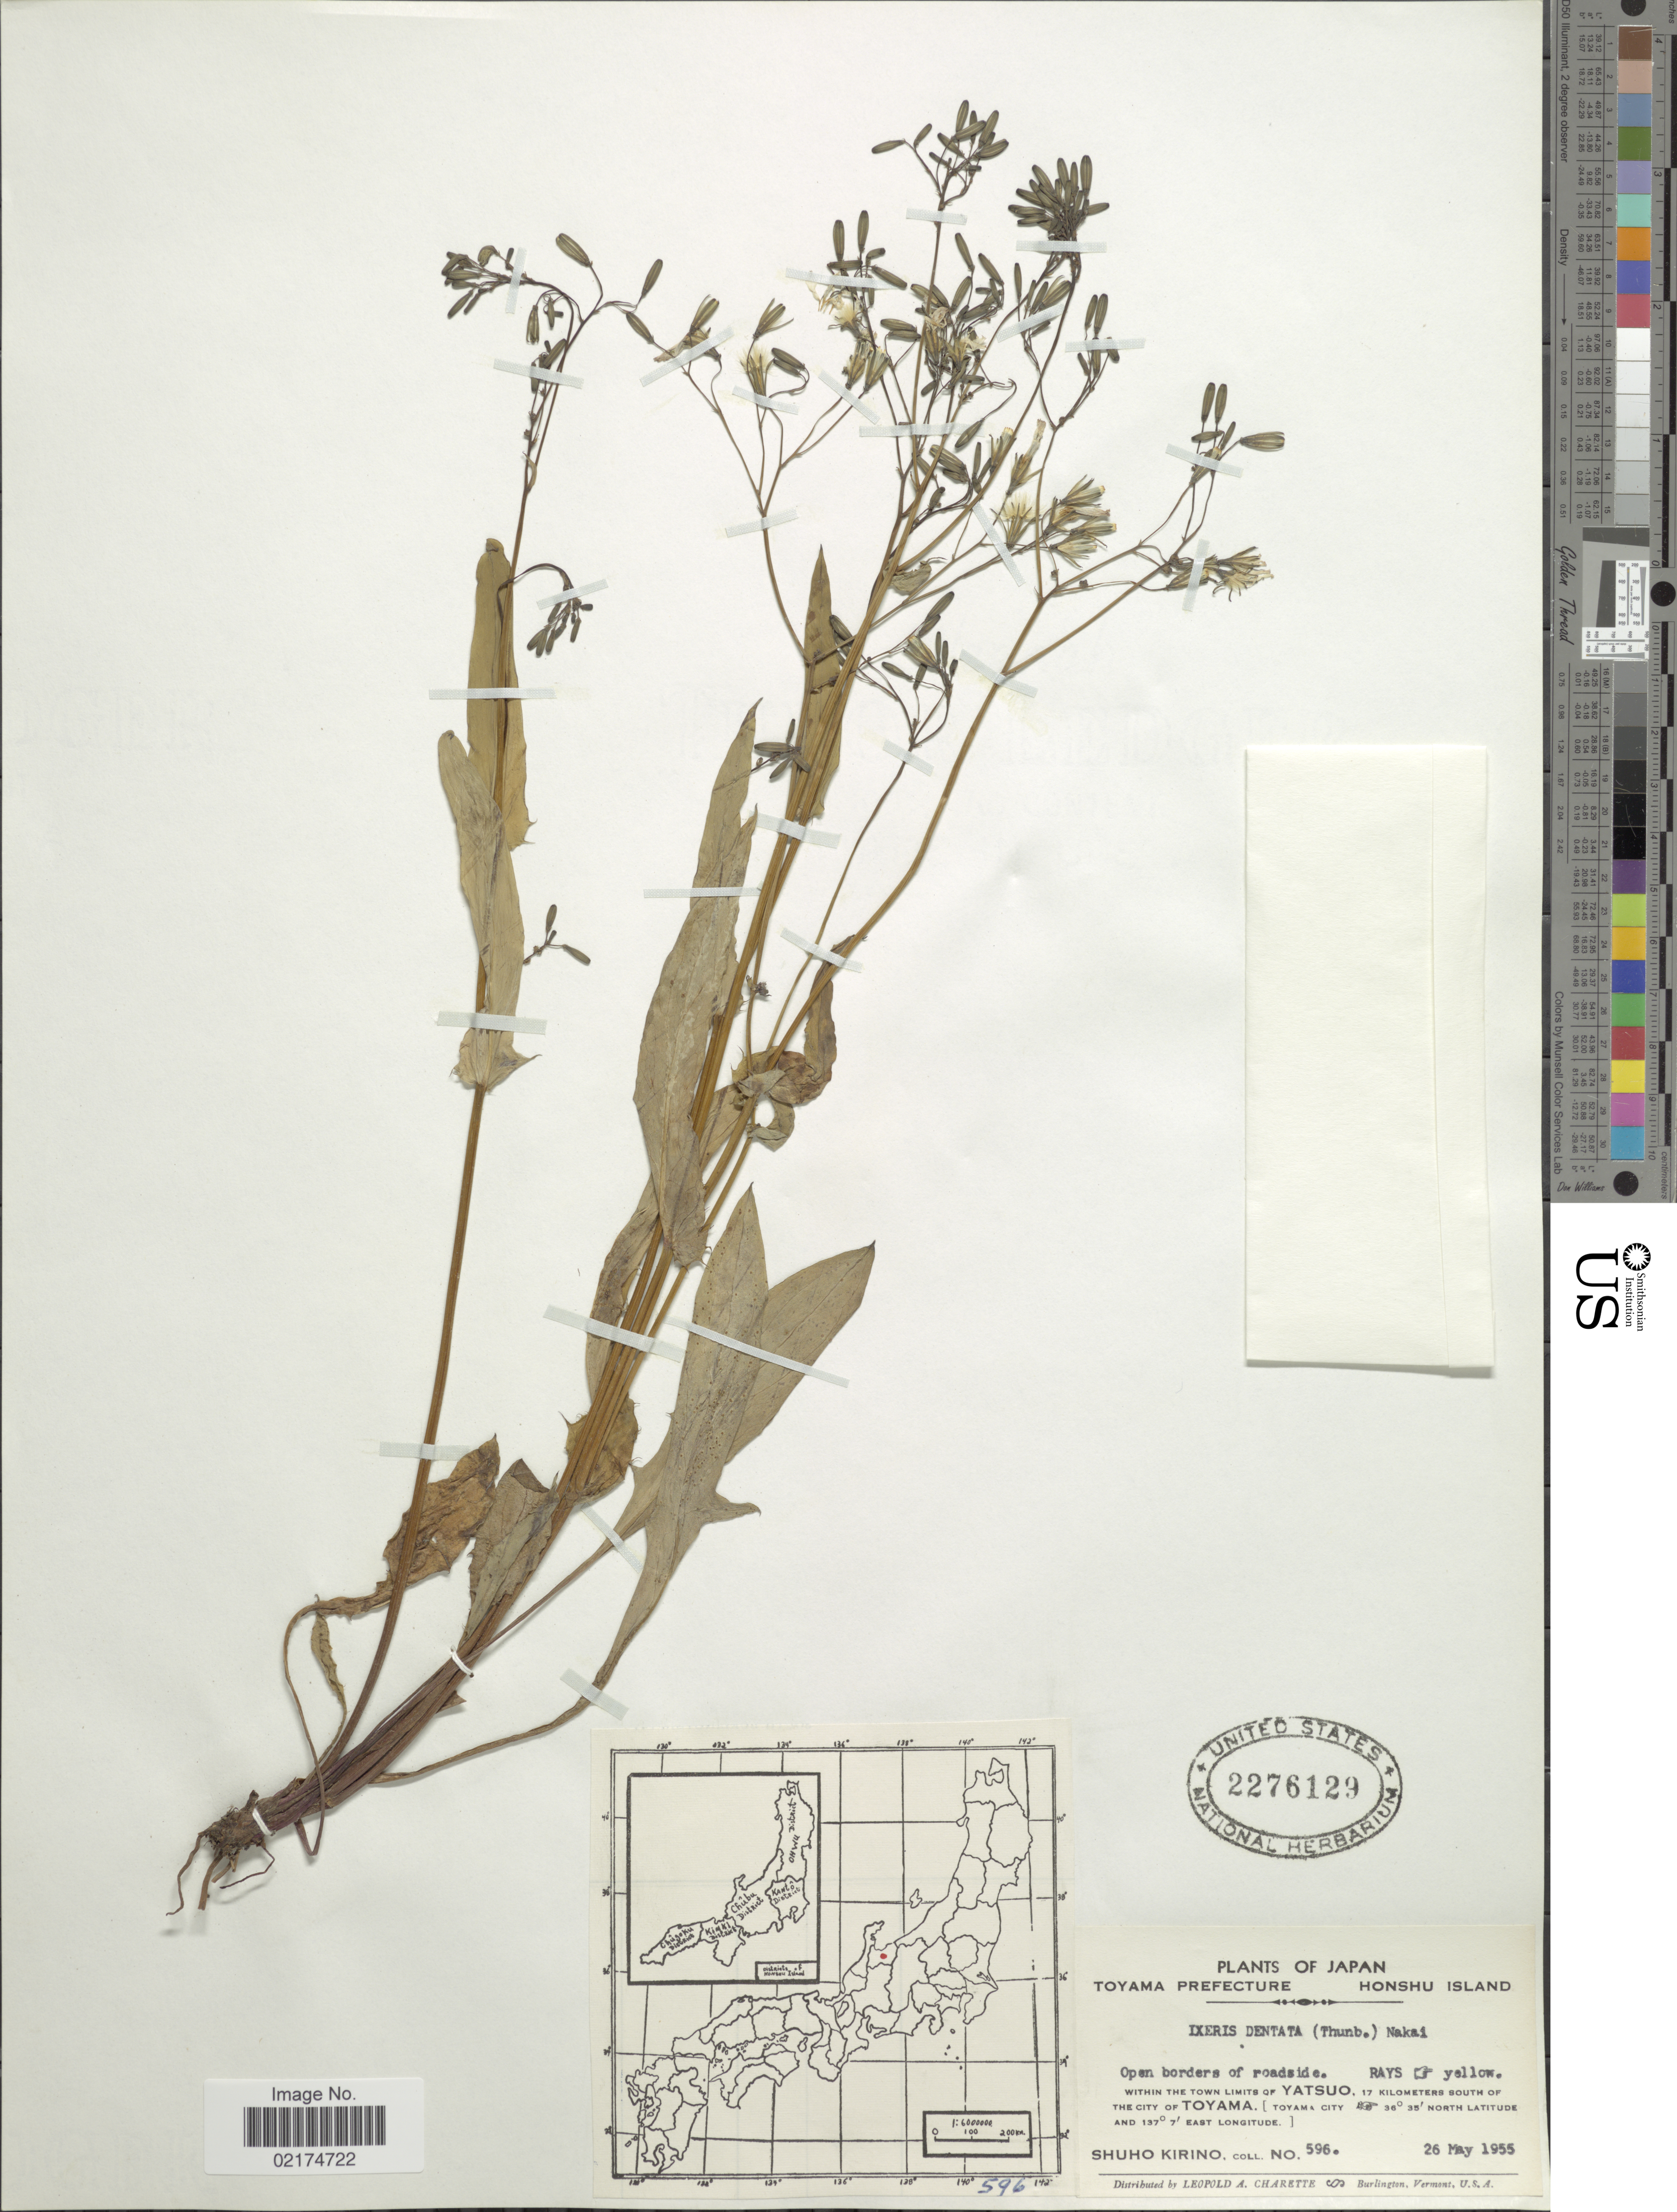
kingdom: Plantae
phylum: Tracheophyta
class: Magnoliopsida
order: Asterales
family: Asteraceae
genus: Ixeridium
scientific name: Ixeridium dentatum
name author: (Thunb.) Tzvelev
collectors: S. Kirino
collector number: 596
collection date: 1955-05-26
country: Japan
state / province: Toyama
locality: Honshu Island, Within the town limits of Yatsuo, 17 kilometers south of the city of Toyama (Toyama City)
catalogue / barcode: US 2276129